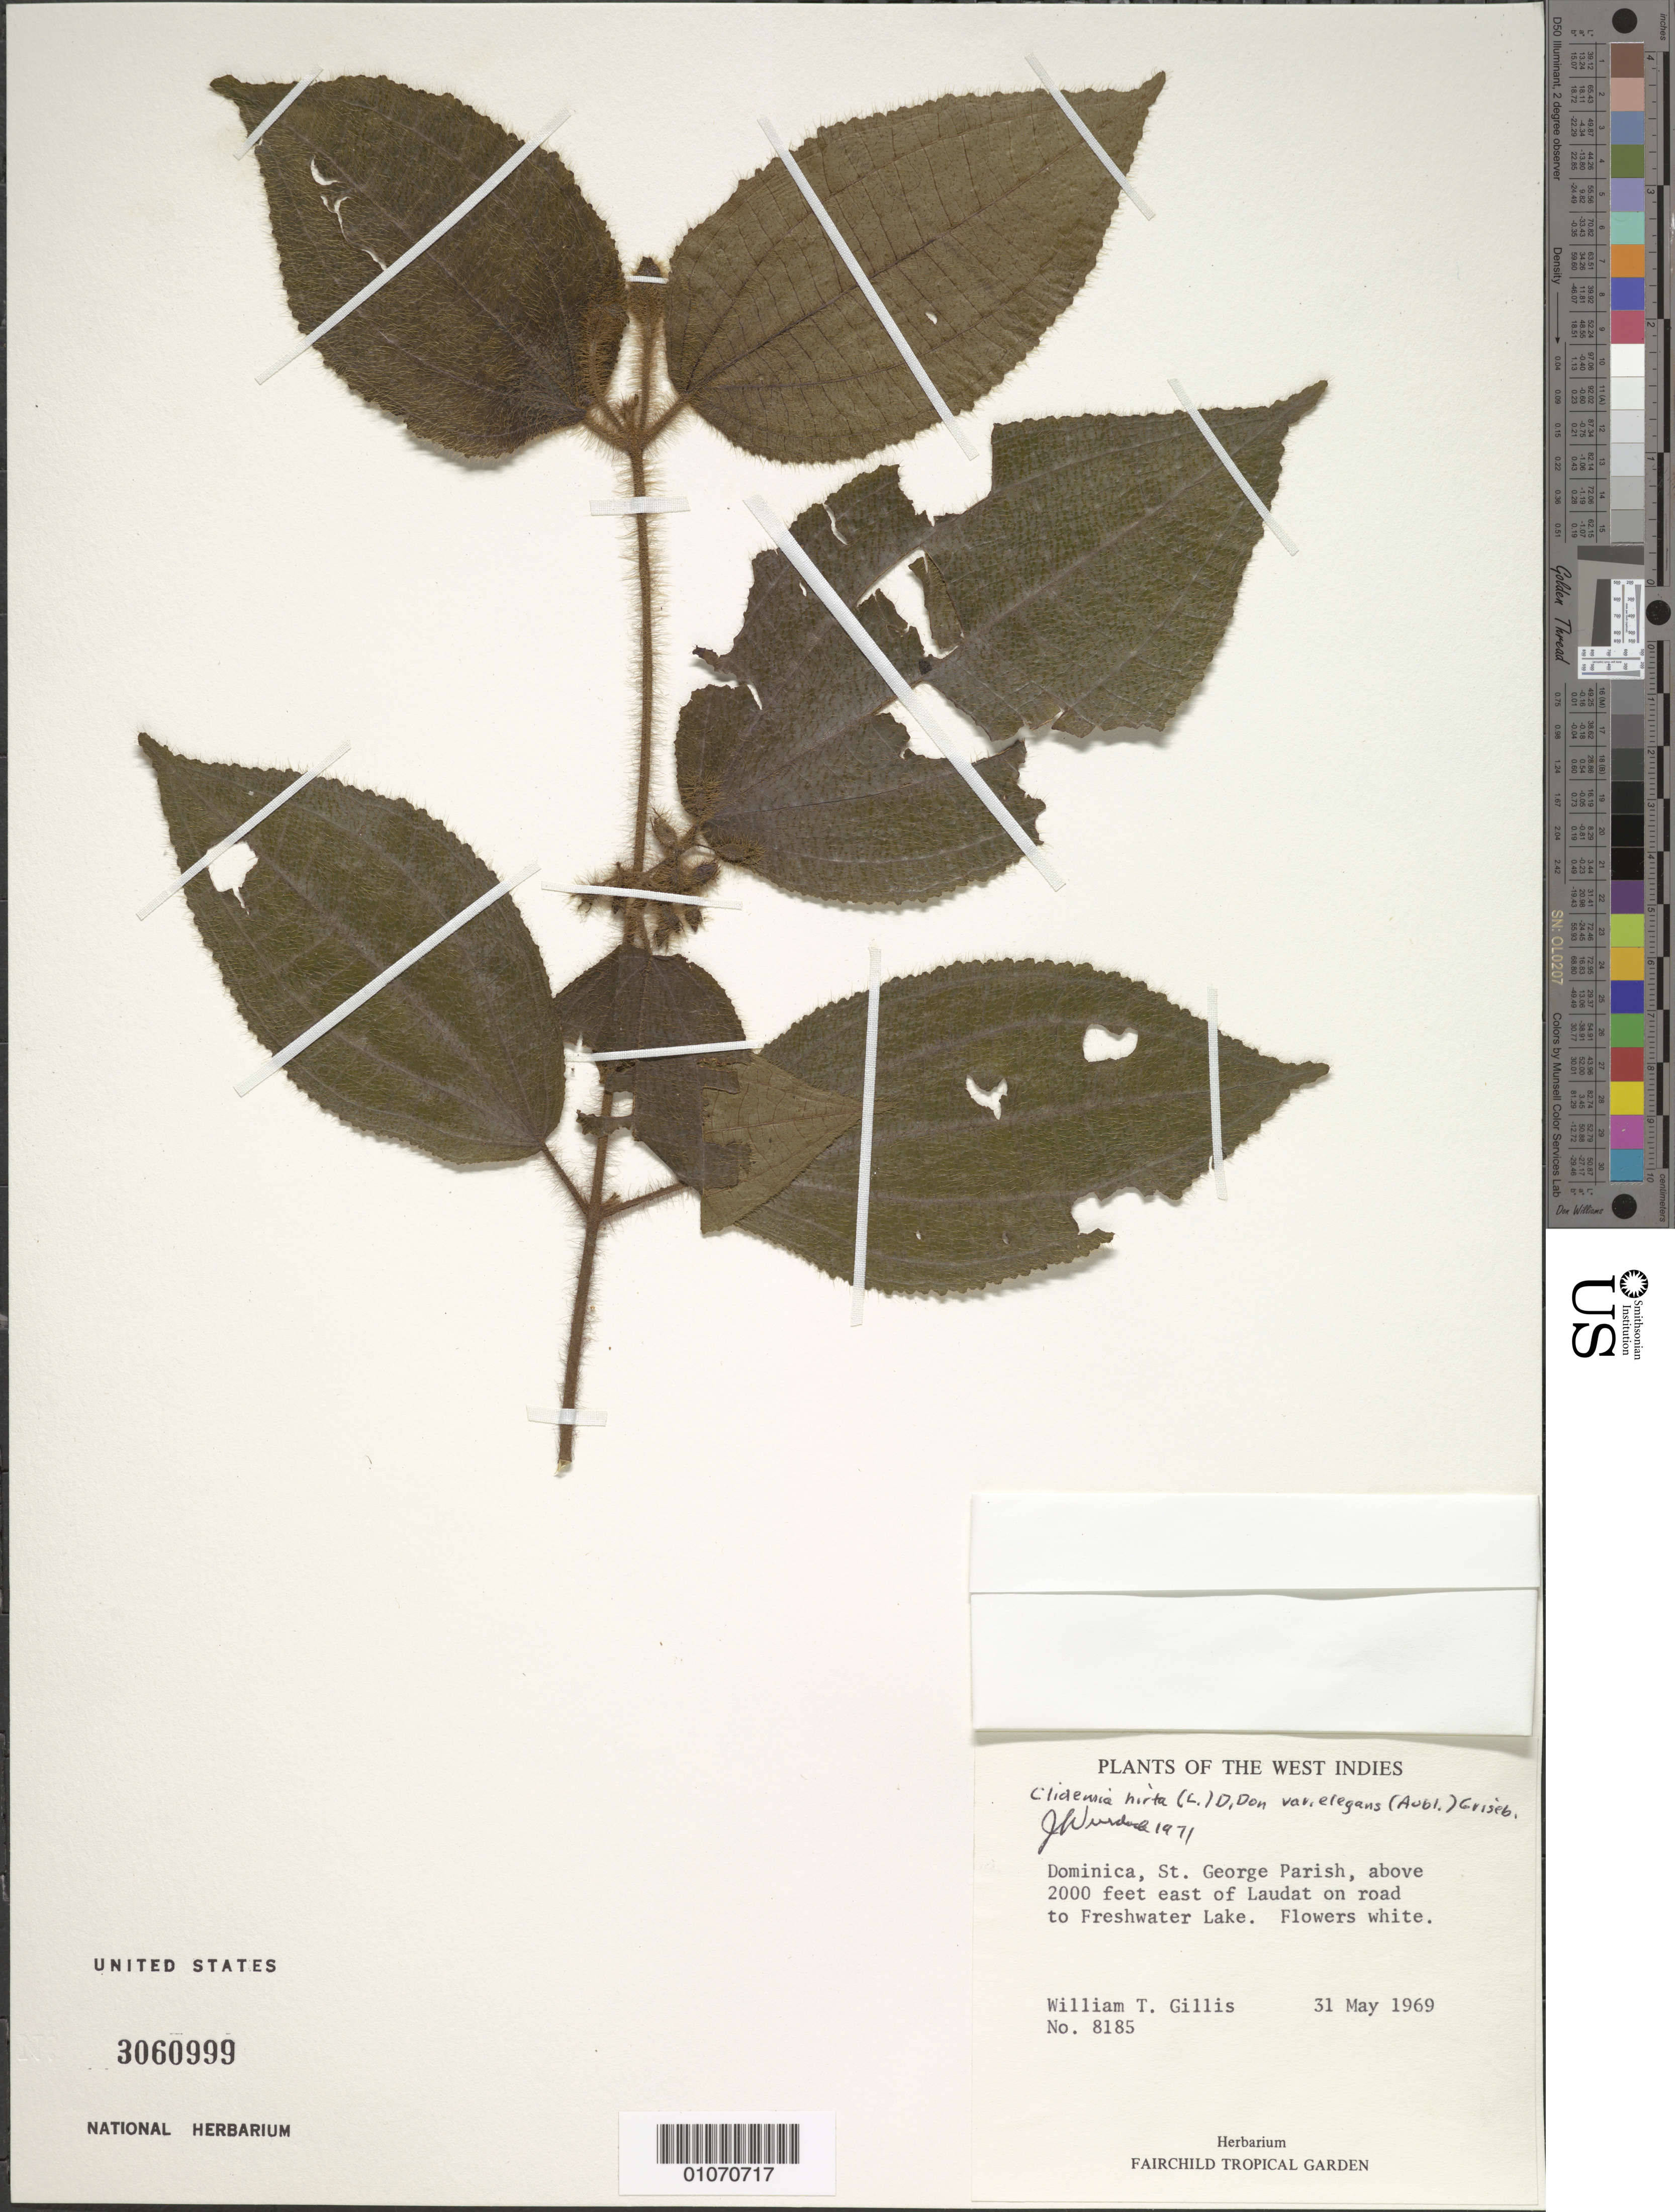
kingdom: Plantae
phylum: Tracheophyta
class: Magnoliopsida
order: Myrtales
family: Melastomataceae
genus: Clidemia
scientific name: Clidemia hirta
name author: (L.) D. Don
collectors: W. T. Gillis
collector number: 8185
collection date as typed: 31 May 1969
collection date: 1969-05-31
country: Dominica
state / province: St. George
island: Dominica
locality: Laudat, above 200 feet E of on road to Freshwater Lake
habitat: On road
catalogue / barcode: US 3060999